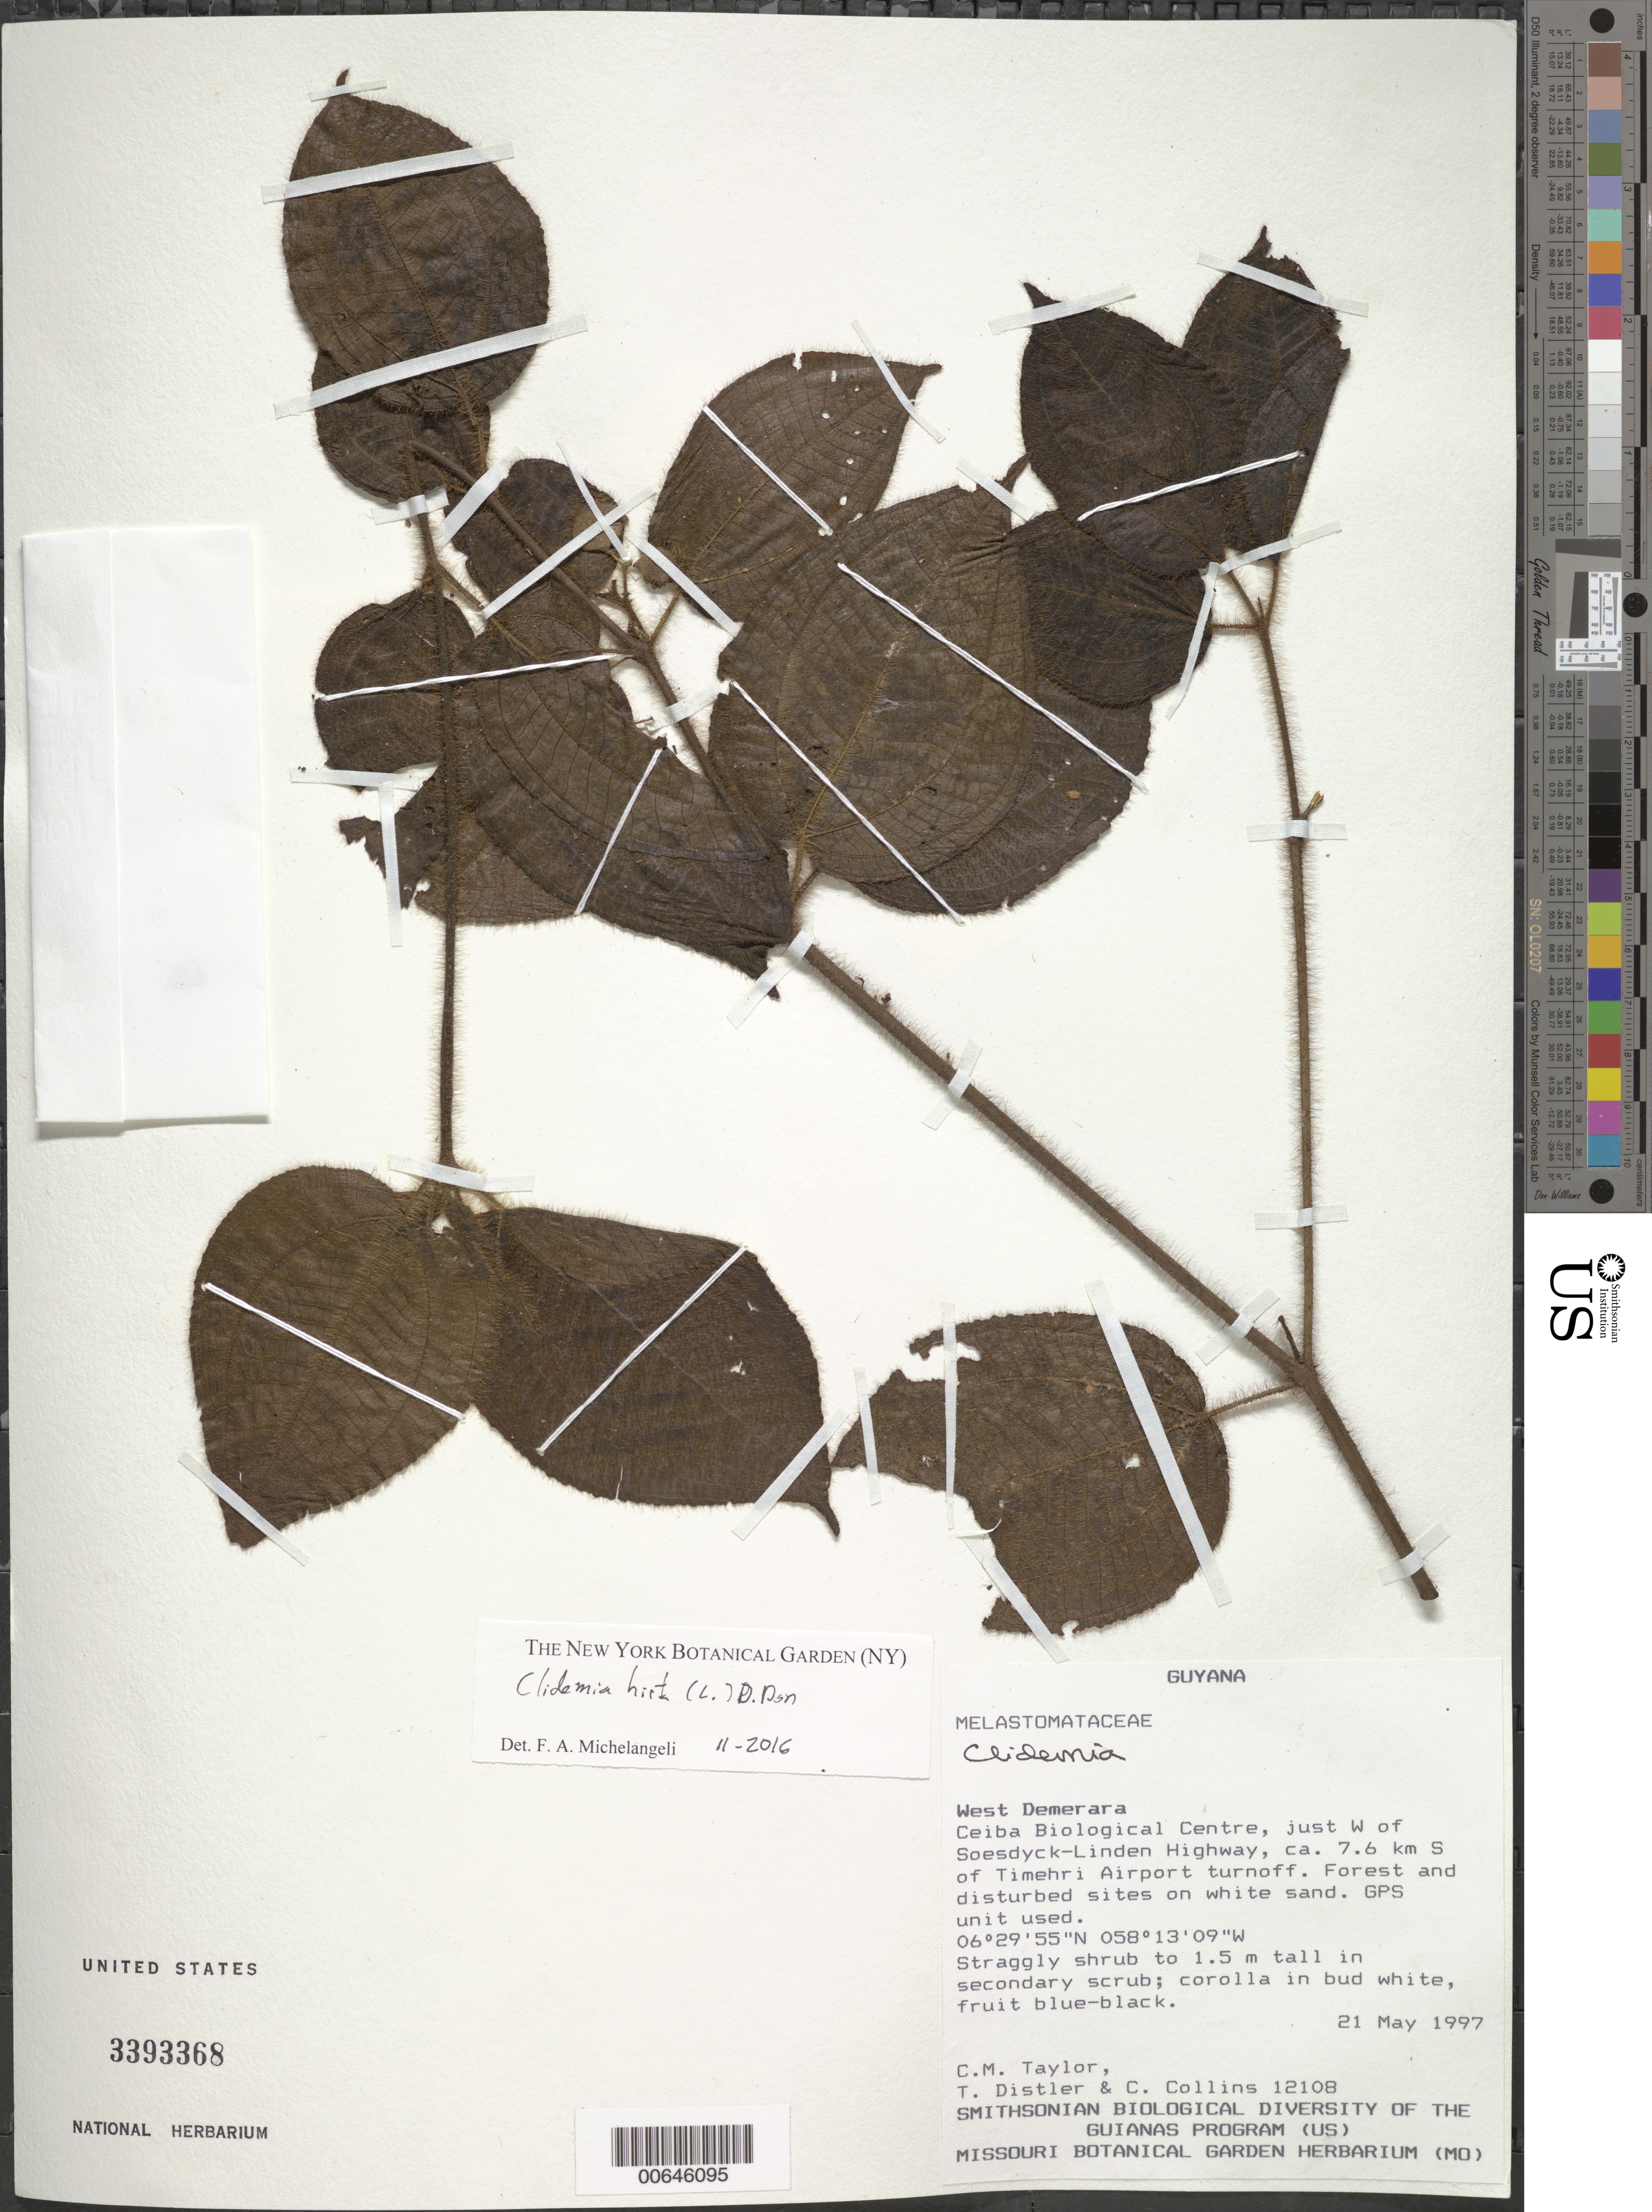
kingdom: Plantae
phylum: Tracheophyta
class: Magnoliopsida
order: Myrtales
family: Melastomataceae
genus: Clidemia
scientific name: Clidemia hirta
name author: (L.) D. Don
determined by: Michelangeli, F. A.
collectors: C. M. Taylor, T. Distler & C. Collins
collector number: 12108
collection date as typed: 21 May 1997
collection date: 1997-05-21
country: Guyana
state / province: Demerara-Mahaica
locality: Ceiba Biological Centre, just W of Soesdyck-Linden Hwy, ca. 7.6 km S of Timehri Airport turnoff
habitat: Forest & disturbed sites on white sand; in secondary scrub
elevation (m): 15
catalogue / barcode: US 3393368